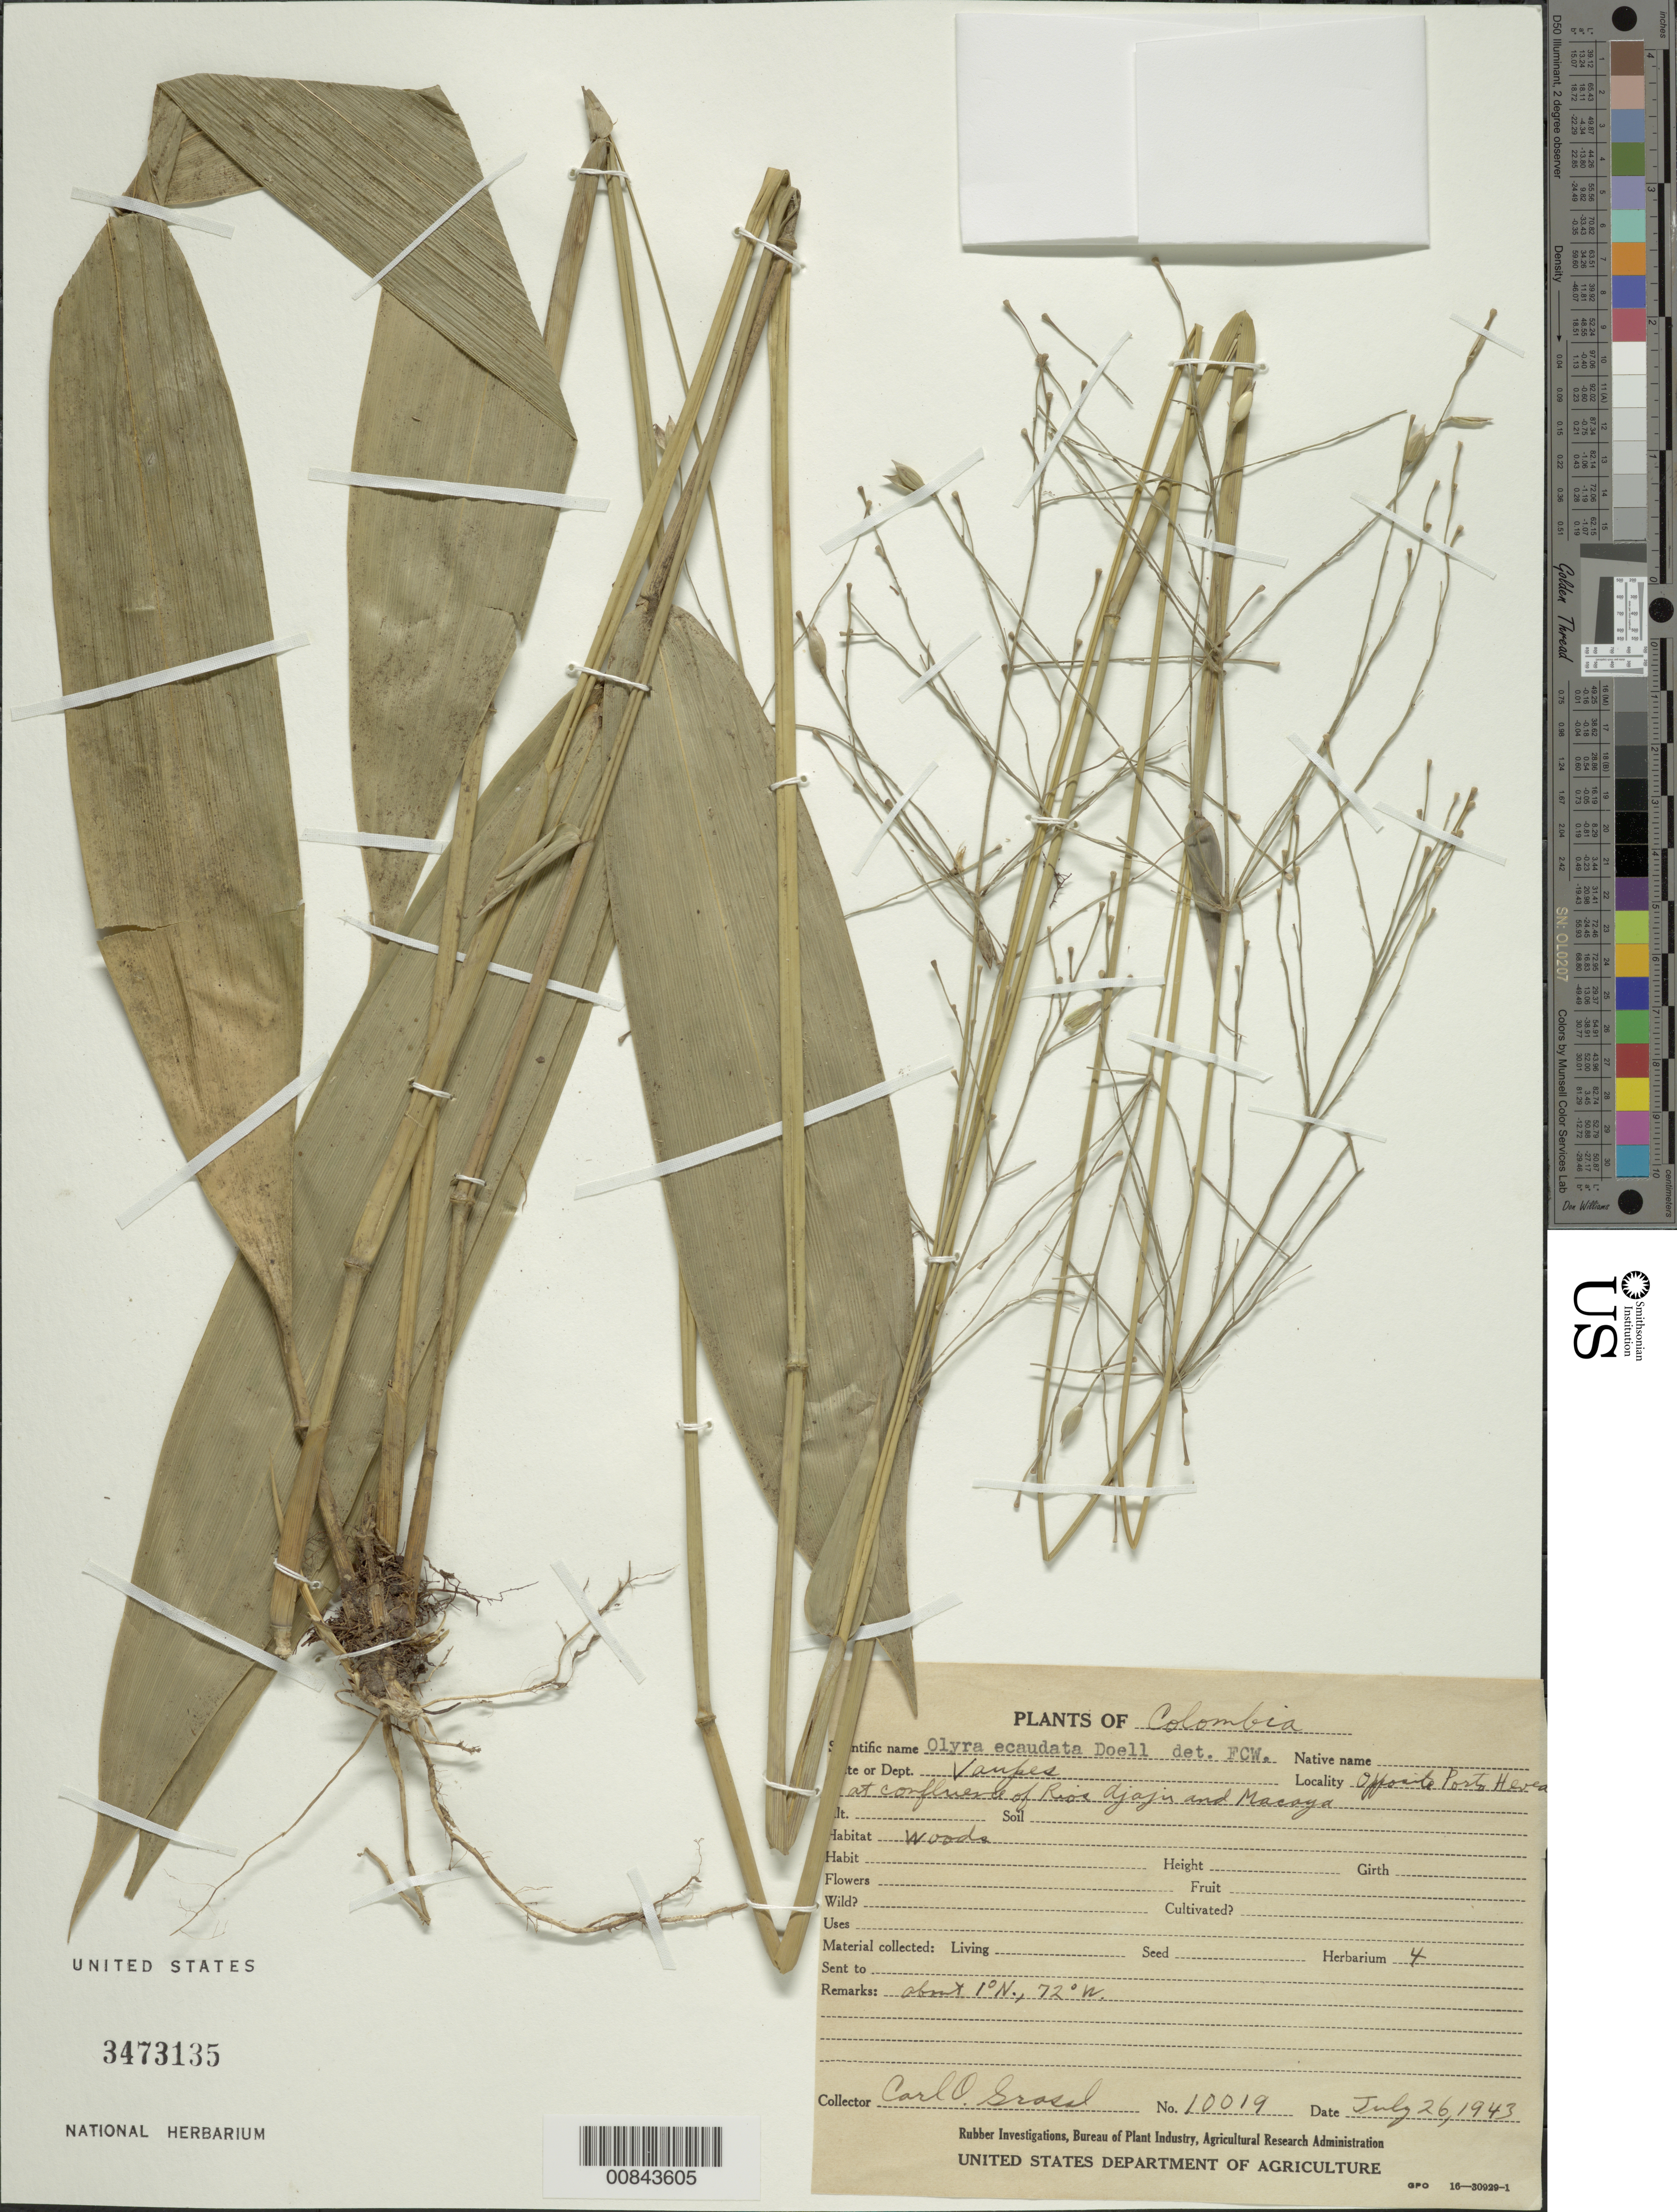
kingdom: Plantae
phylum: Tracheophyta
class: Liliopsida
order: Poales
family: Poaceae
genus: Olyra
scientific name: Olyra ecaudata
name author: Döll in Mart.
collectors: C. Grassl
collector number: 10019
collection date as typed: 26 Jul 1943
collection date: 1943-07-26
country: Colombia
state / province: Vaupés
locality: Confluence of Rios Ajajn and Macoya.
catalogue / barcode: US 3473135